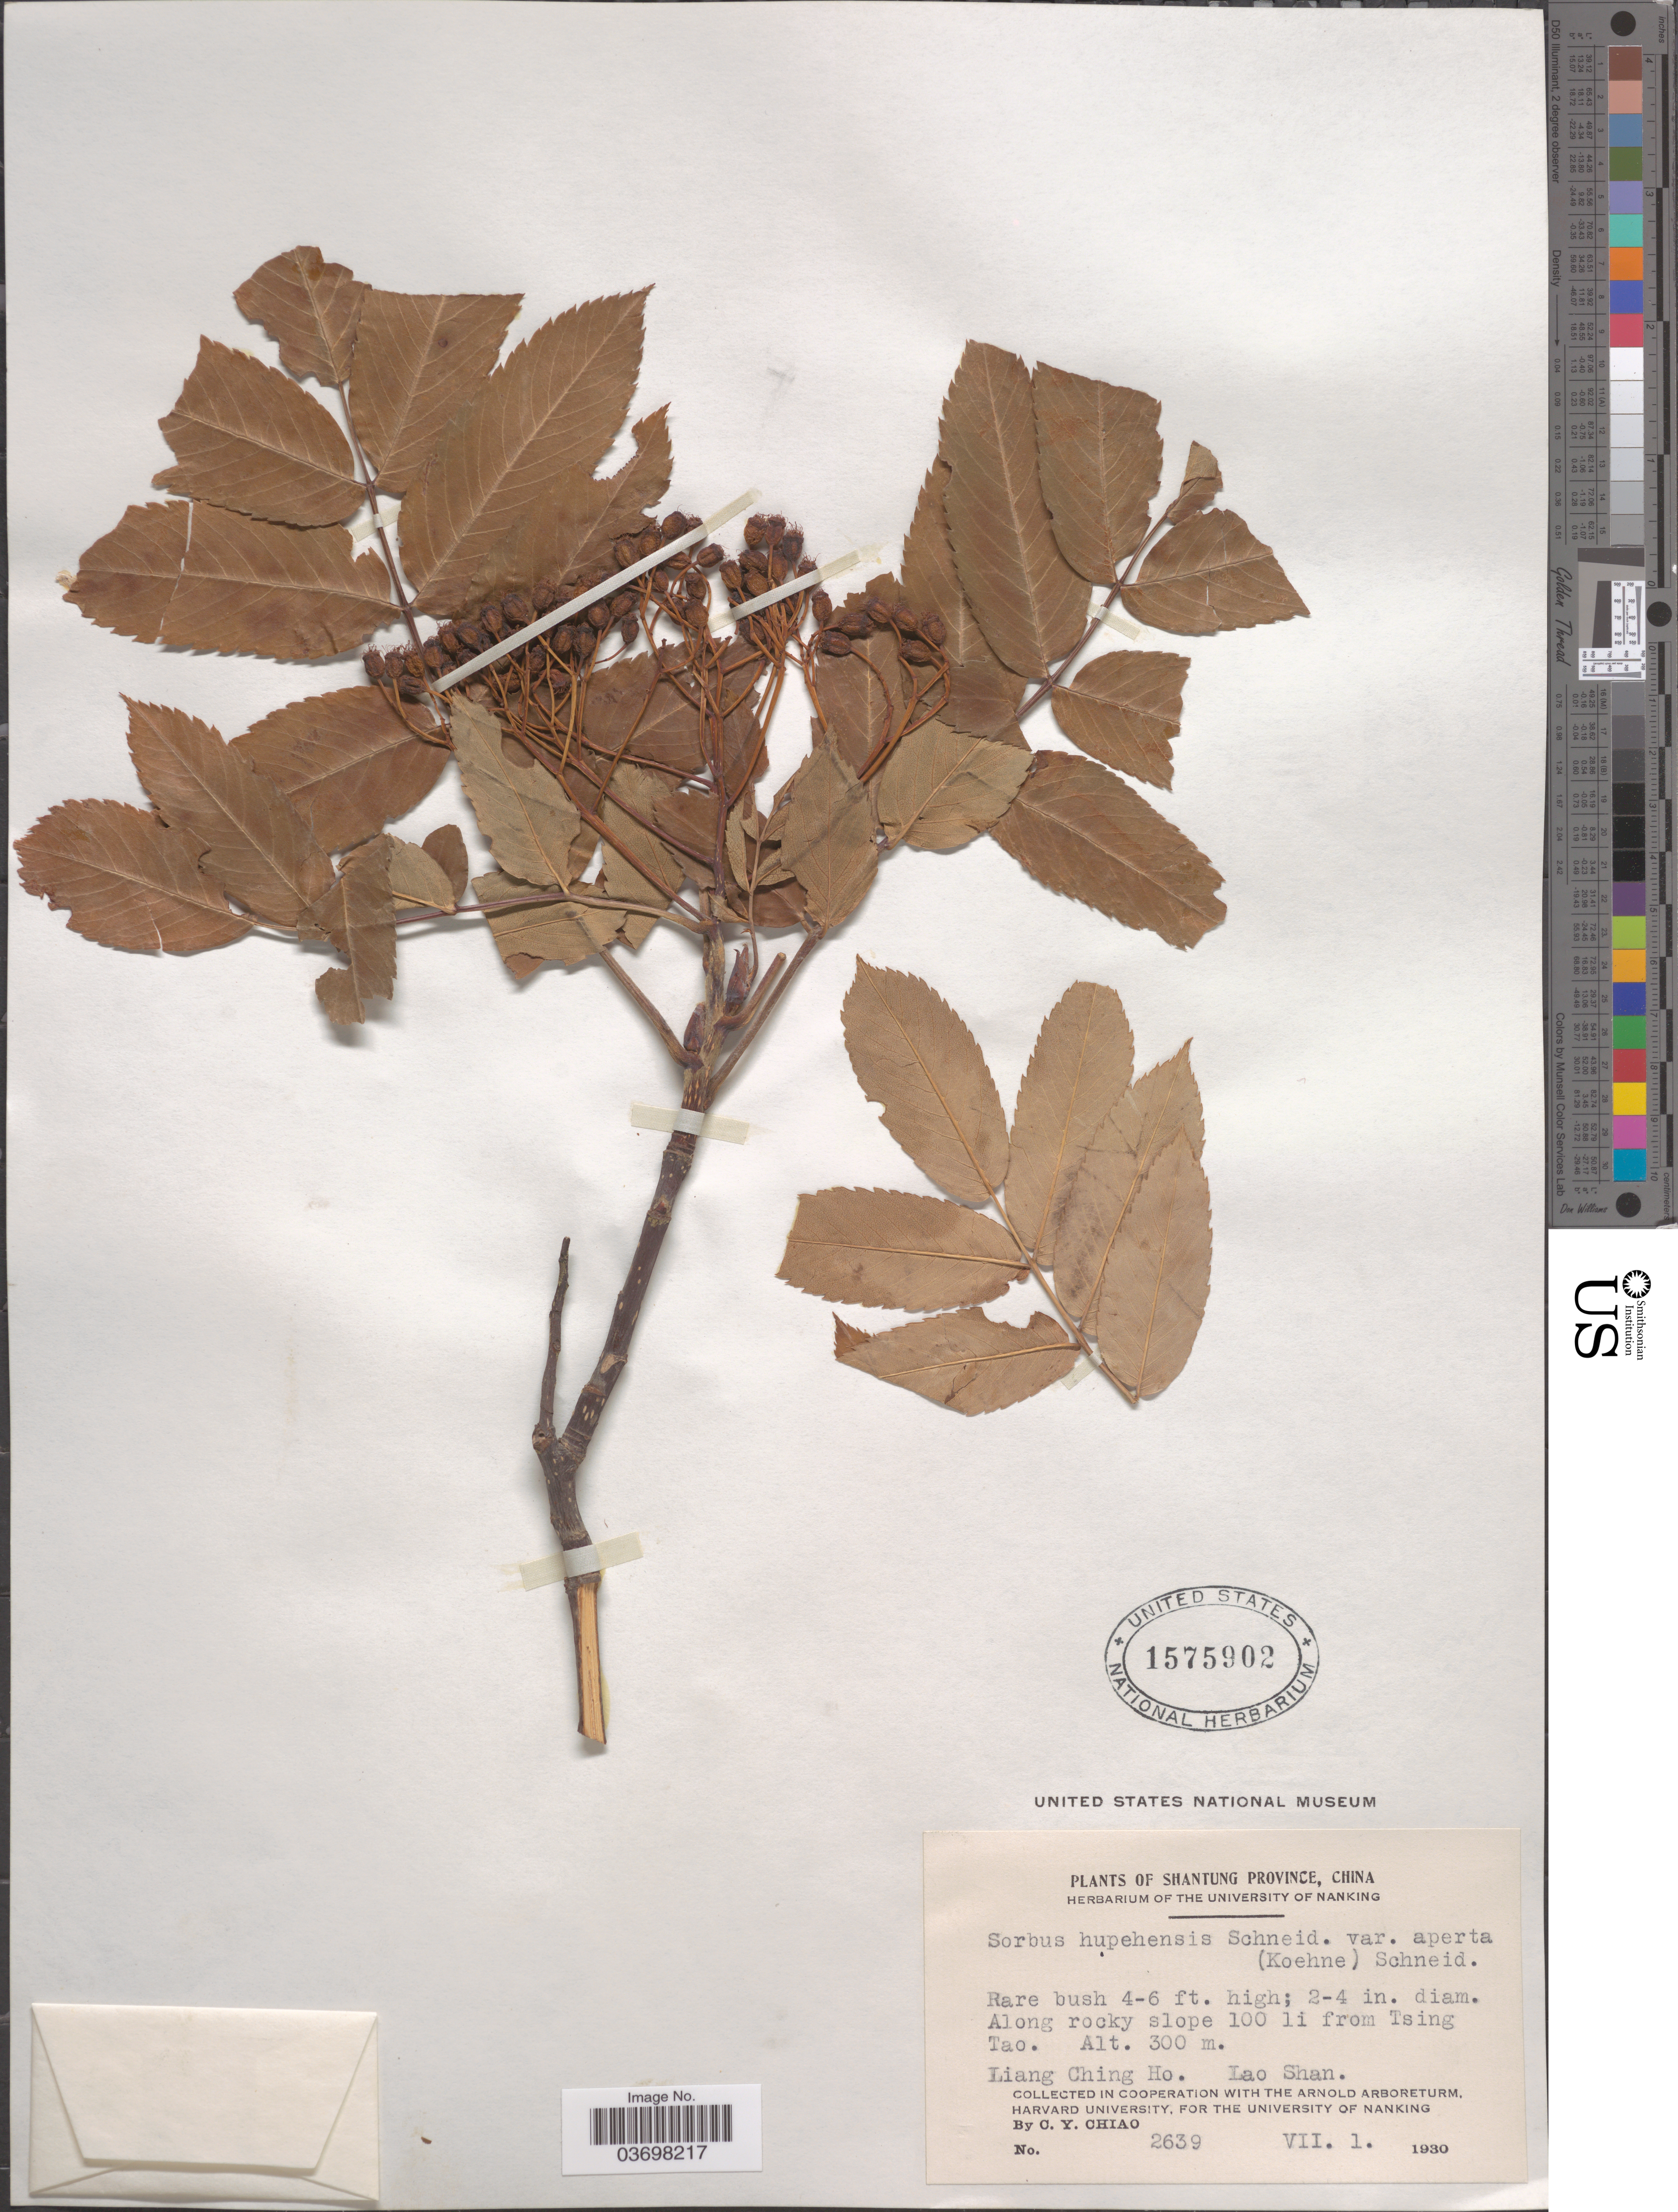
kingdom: Plantae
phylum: Tracheophyta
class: Magnoliopsida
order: Rosales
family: Rosaceae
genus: Sorbus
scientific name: Sorbus discolor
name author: hort.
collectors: C. Y. Chiao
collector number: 2639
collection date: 1930-07-01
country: China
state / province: Shandong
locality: Shantung Province. Along rocky slope 100 li from Tsing Tao. Liang Ching Ho. Lao Shan.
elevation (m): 300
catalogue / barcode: US 1575902